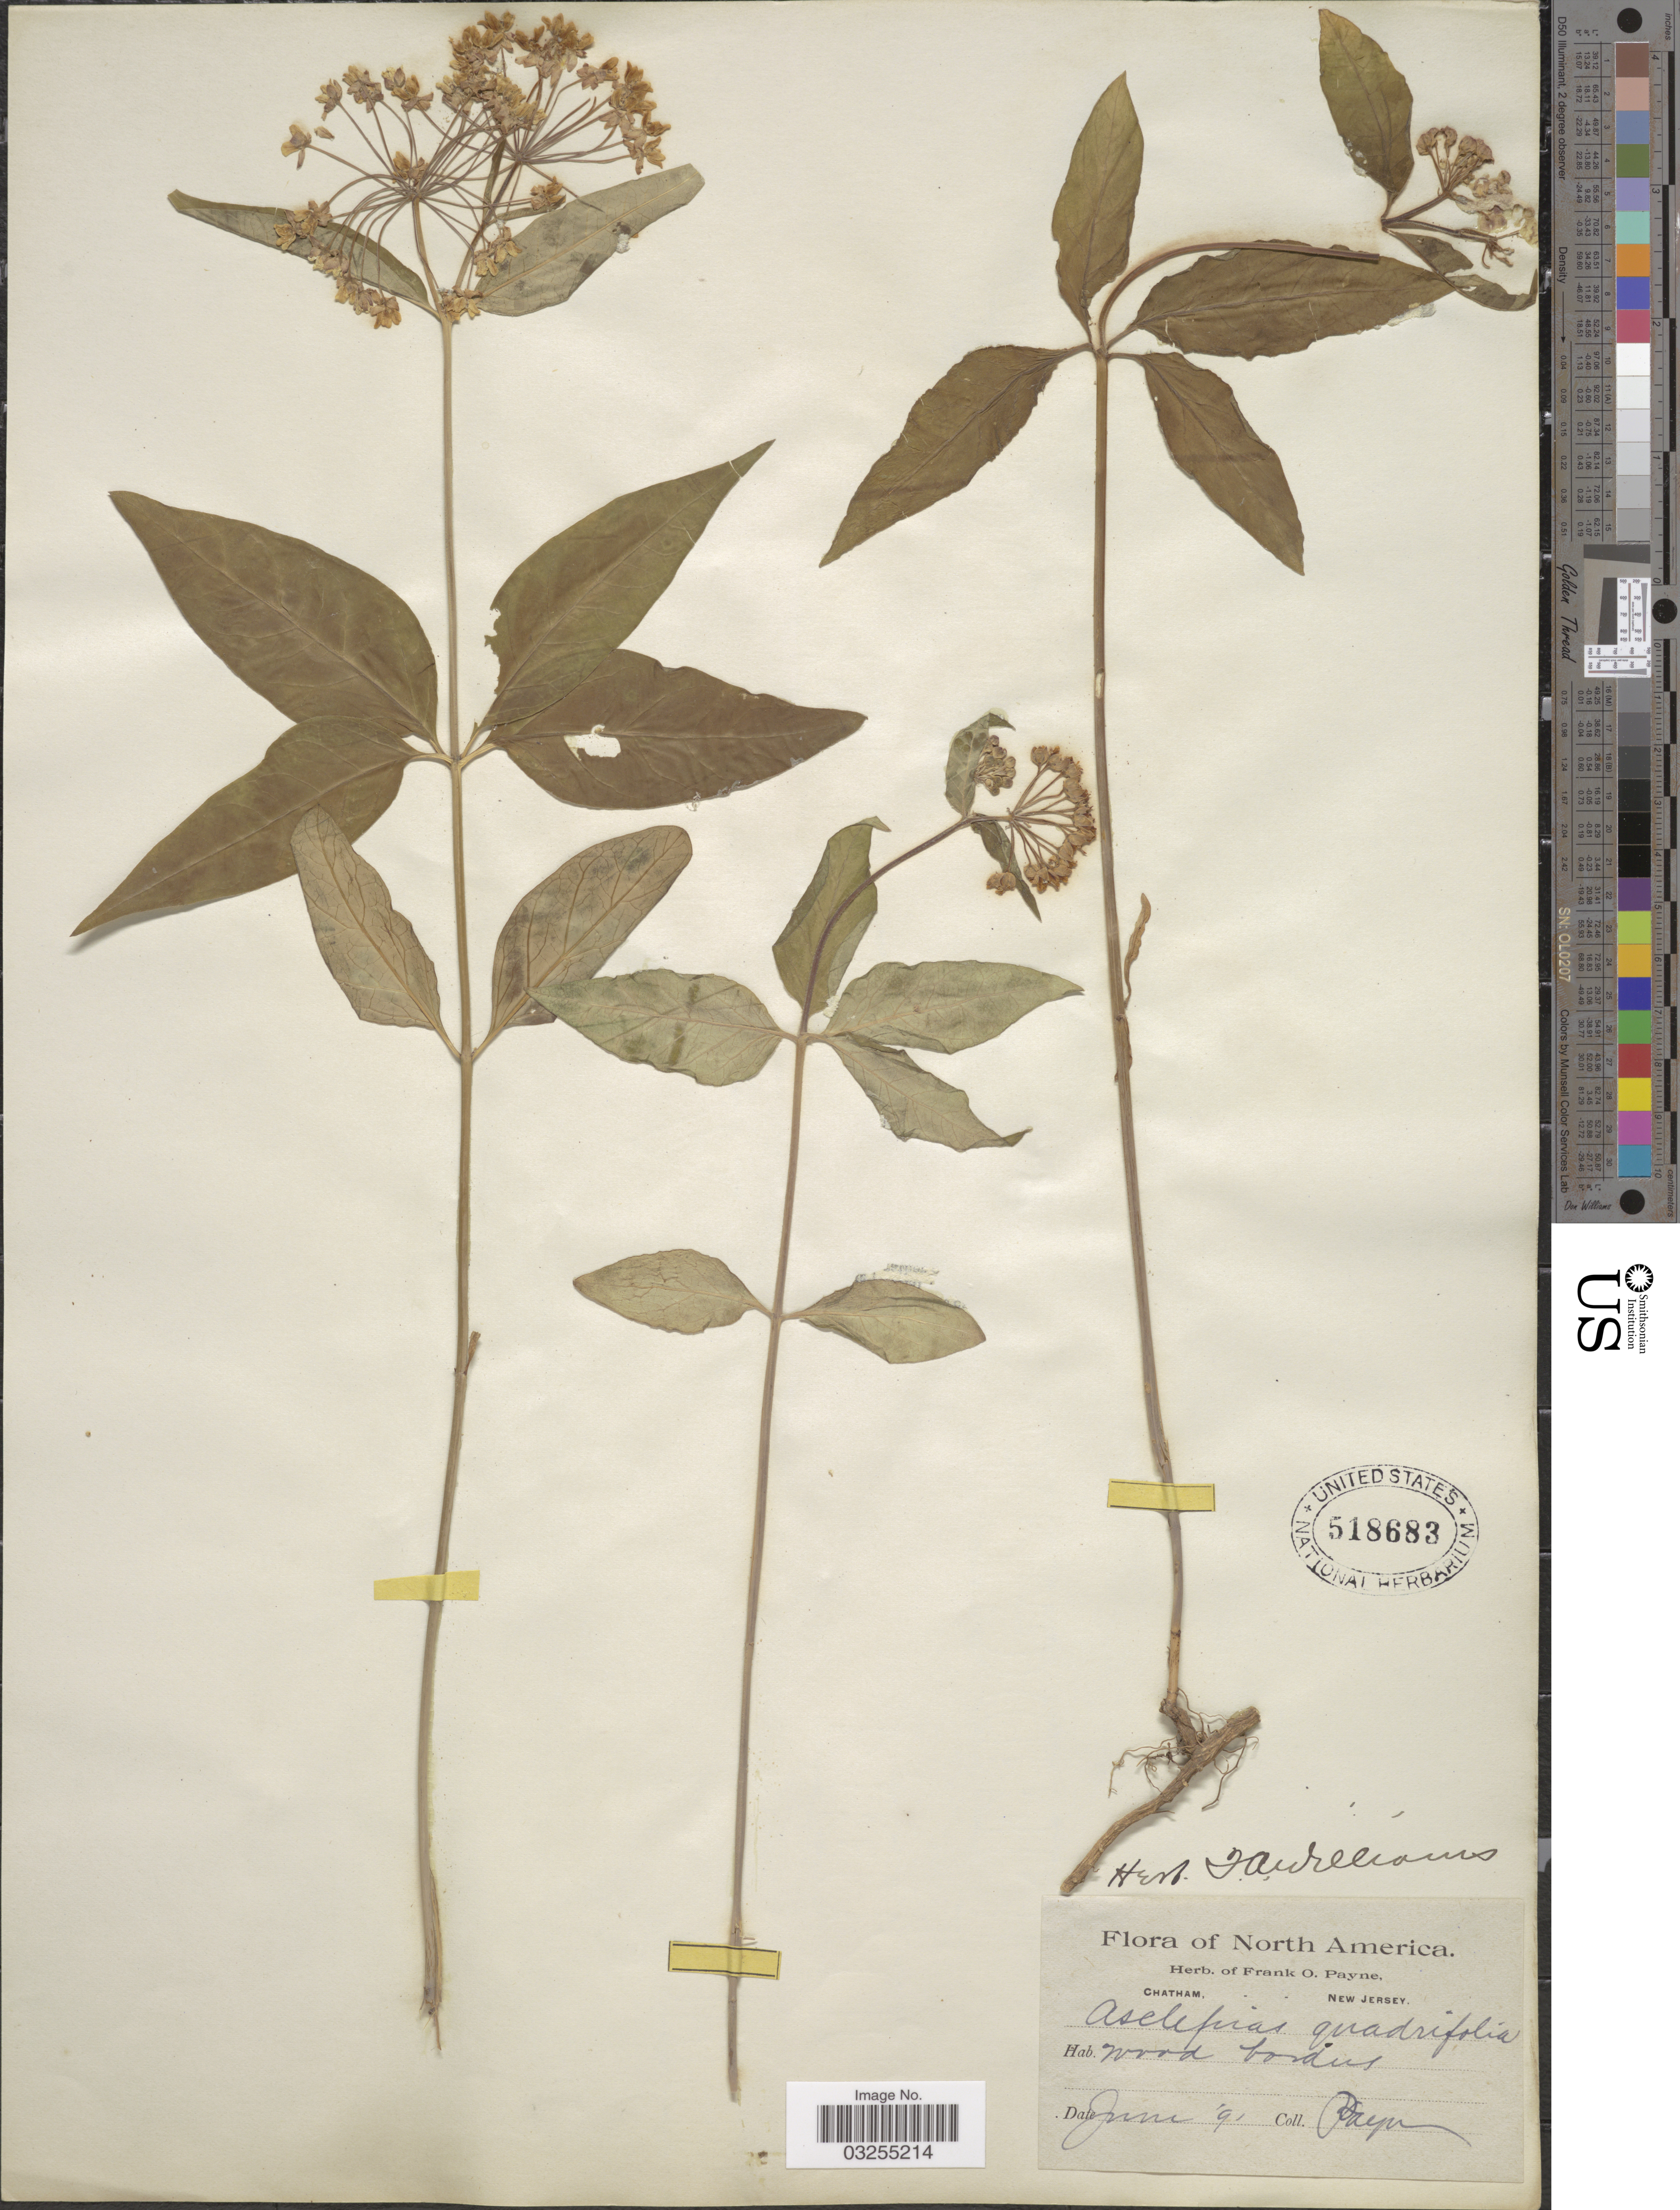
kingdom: Plantae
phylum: Tracheophyta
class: Magnoliopsida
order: Gentianales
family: Apocynaceae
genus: Asclepias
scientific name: Asclepias quadrifolia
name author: Jacq.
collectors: F. Payne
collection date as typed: Transcribed d/m/y: /6/91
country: United States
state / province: New Jersey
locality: Chatham.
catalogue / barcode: US 518683